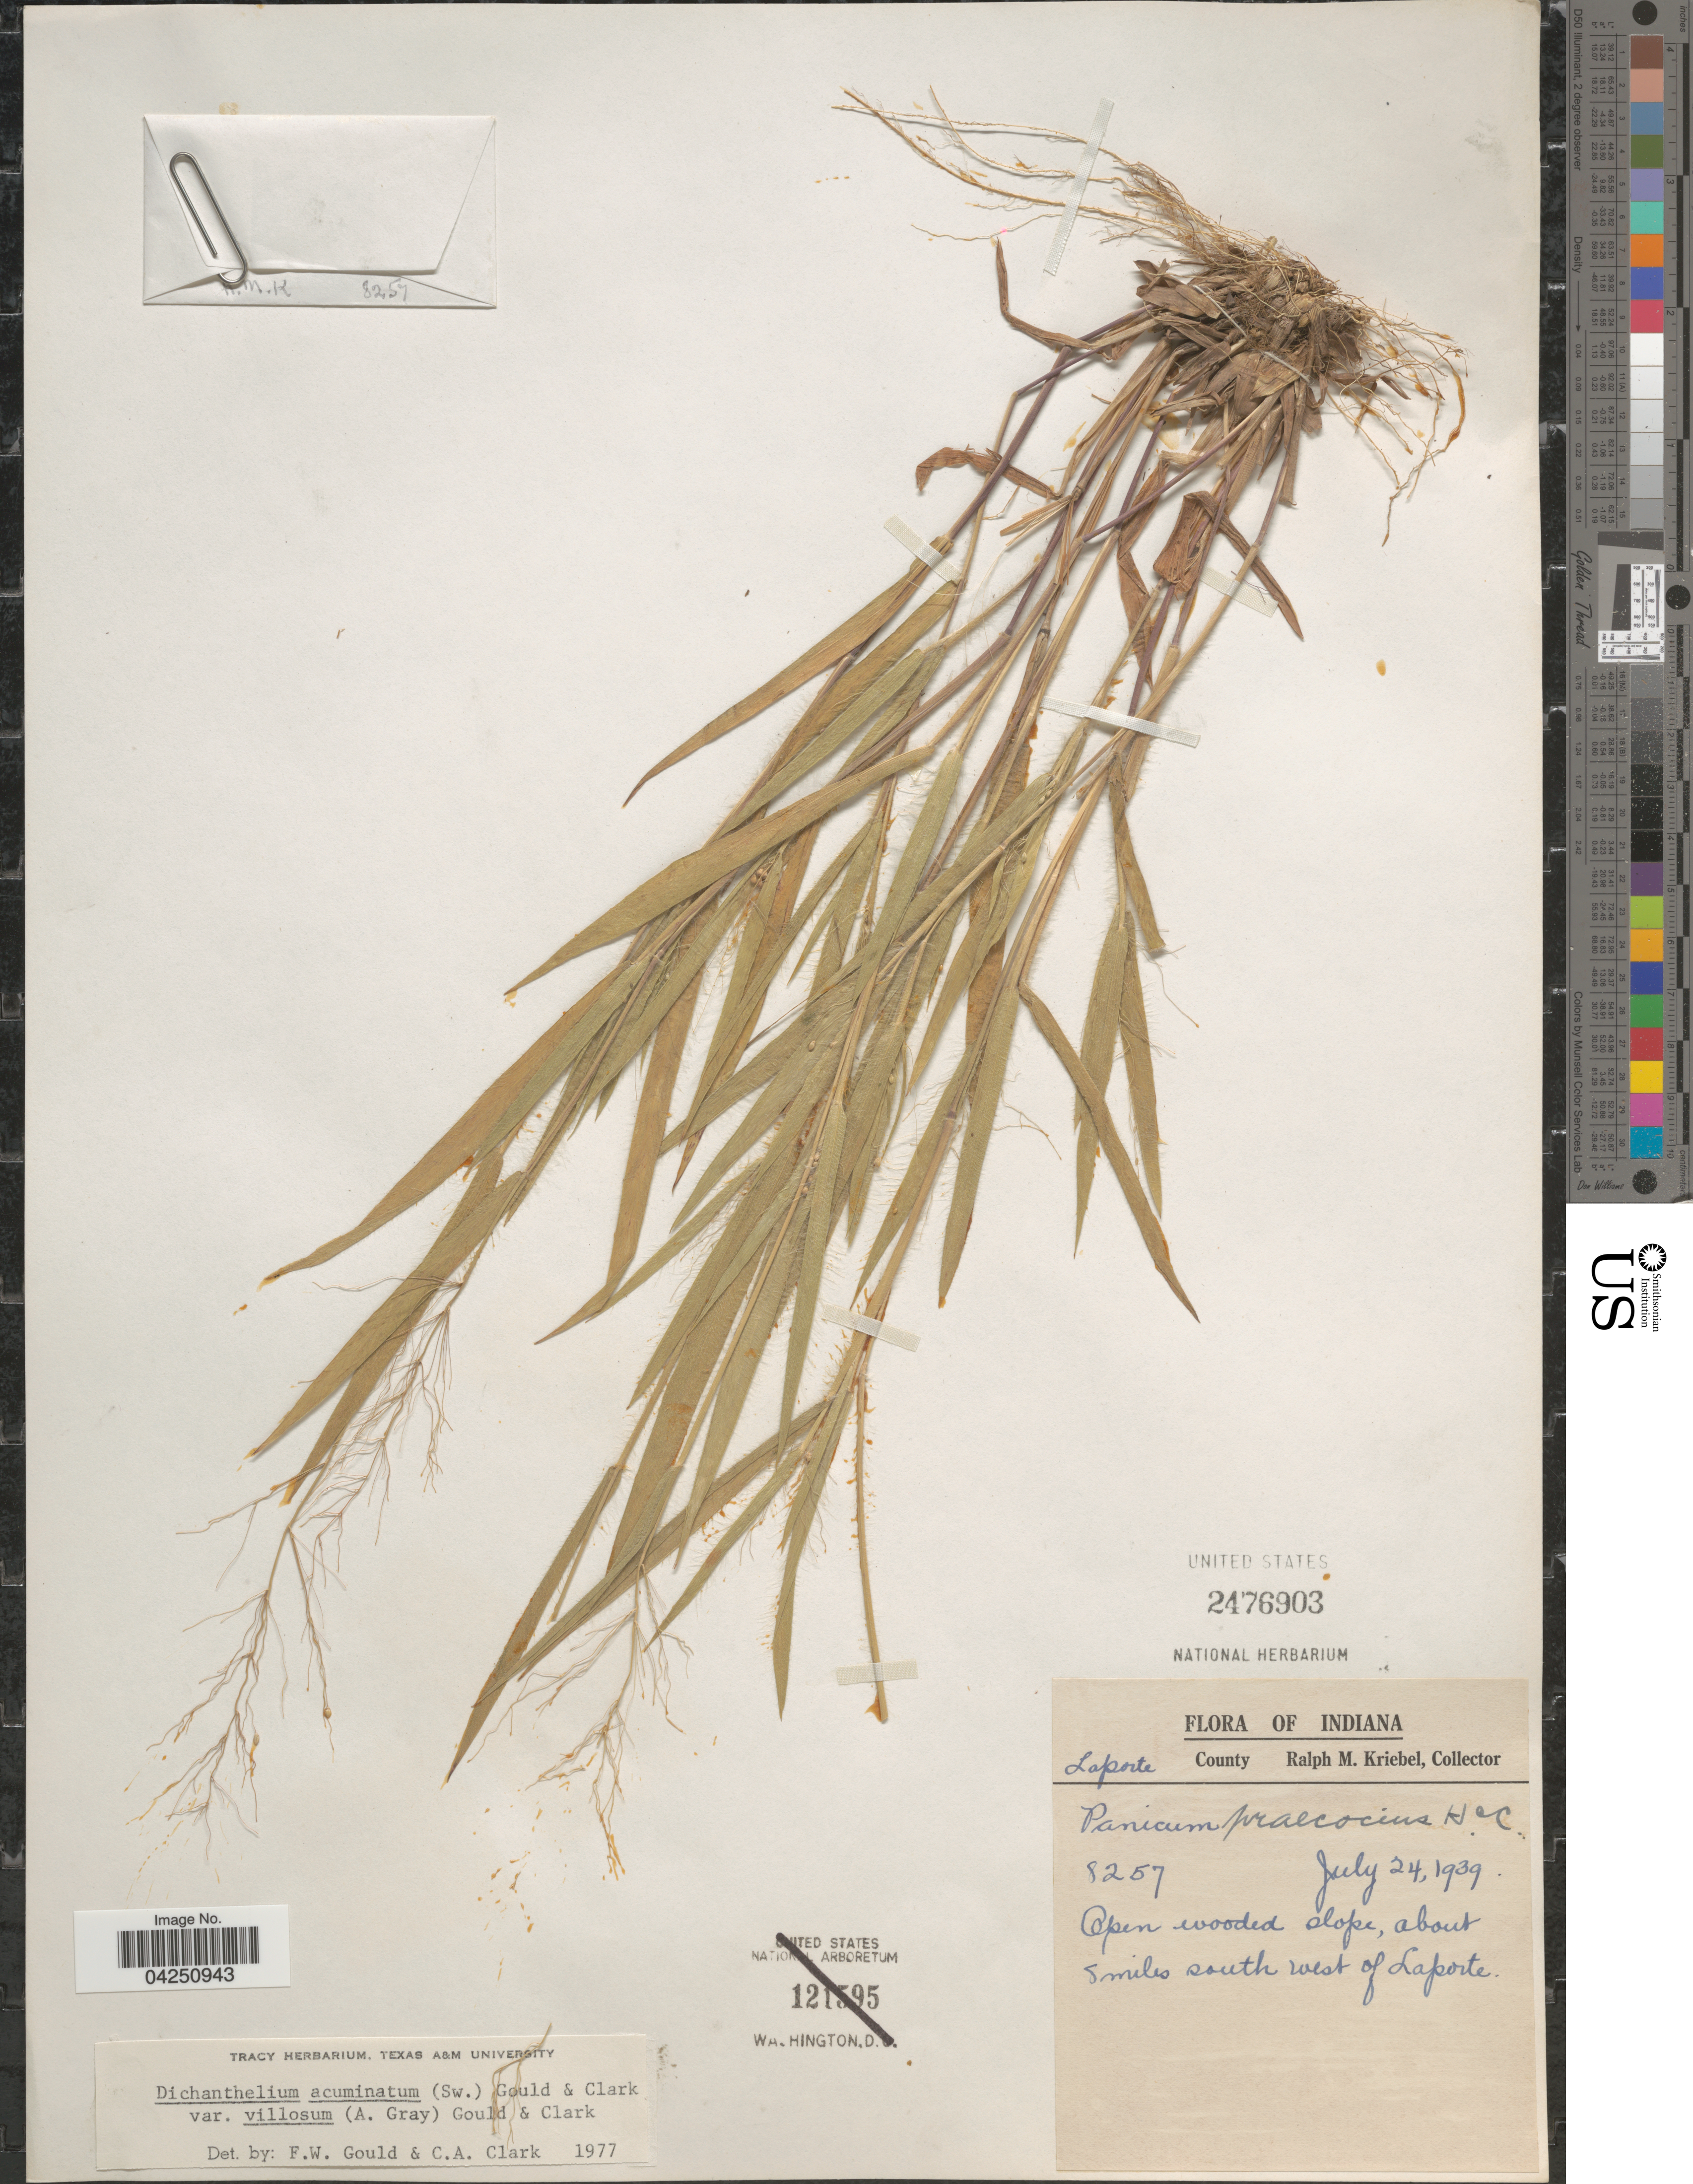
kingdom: Plantae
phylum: Tracheophyta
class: Liliopsida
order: Poales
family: Poaceae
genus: Dichanthelium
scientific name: Dichanthelium acuminatum var. acuminatum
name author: (Sw.) Gould & C.A. Clark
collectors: R. M. Kriebel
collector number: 8257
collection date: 1939-07-24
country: United States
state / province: Indiana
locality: Laporte County. Open wooded slope, about 8 miles south west of Laporte.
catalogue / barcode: US 2476903